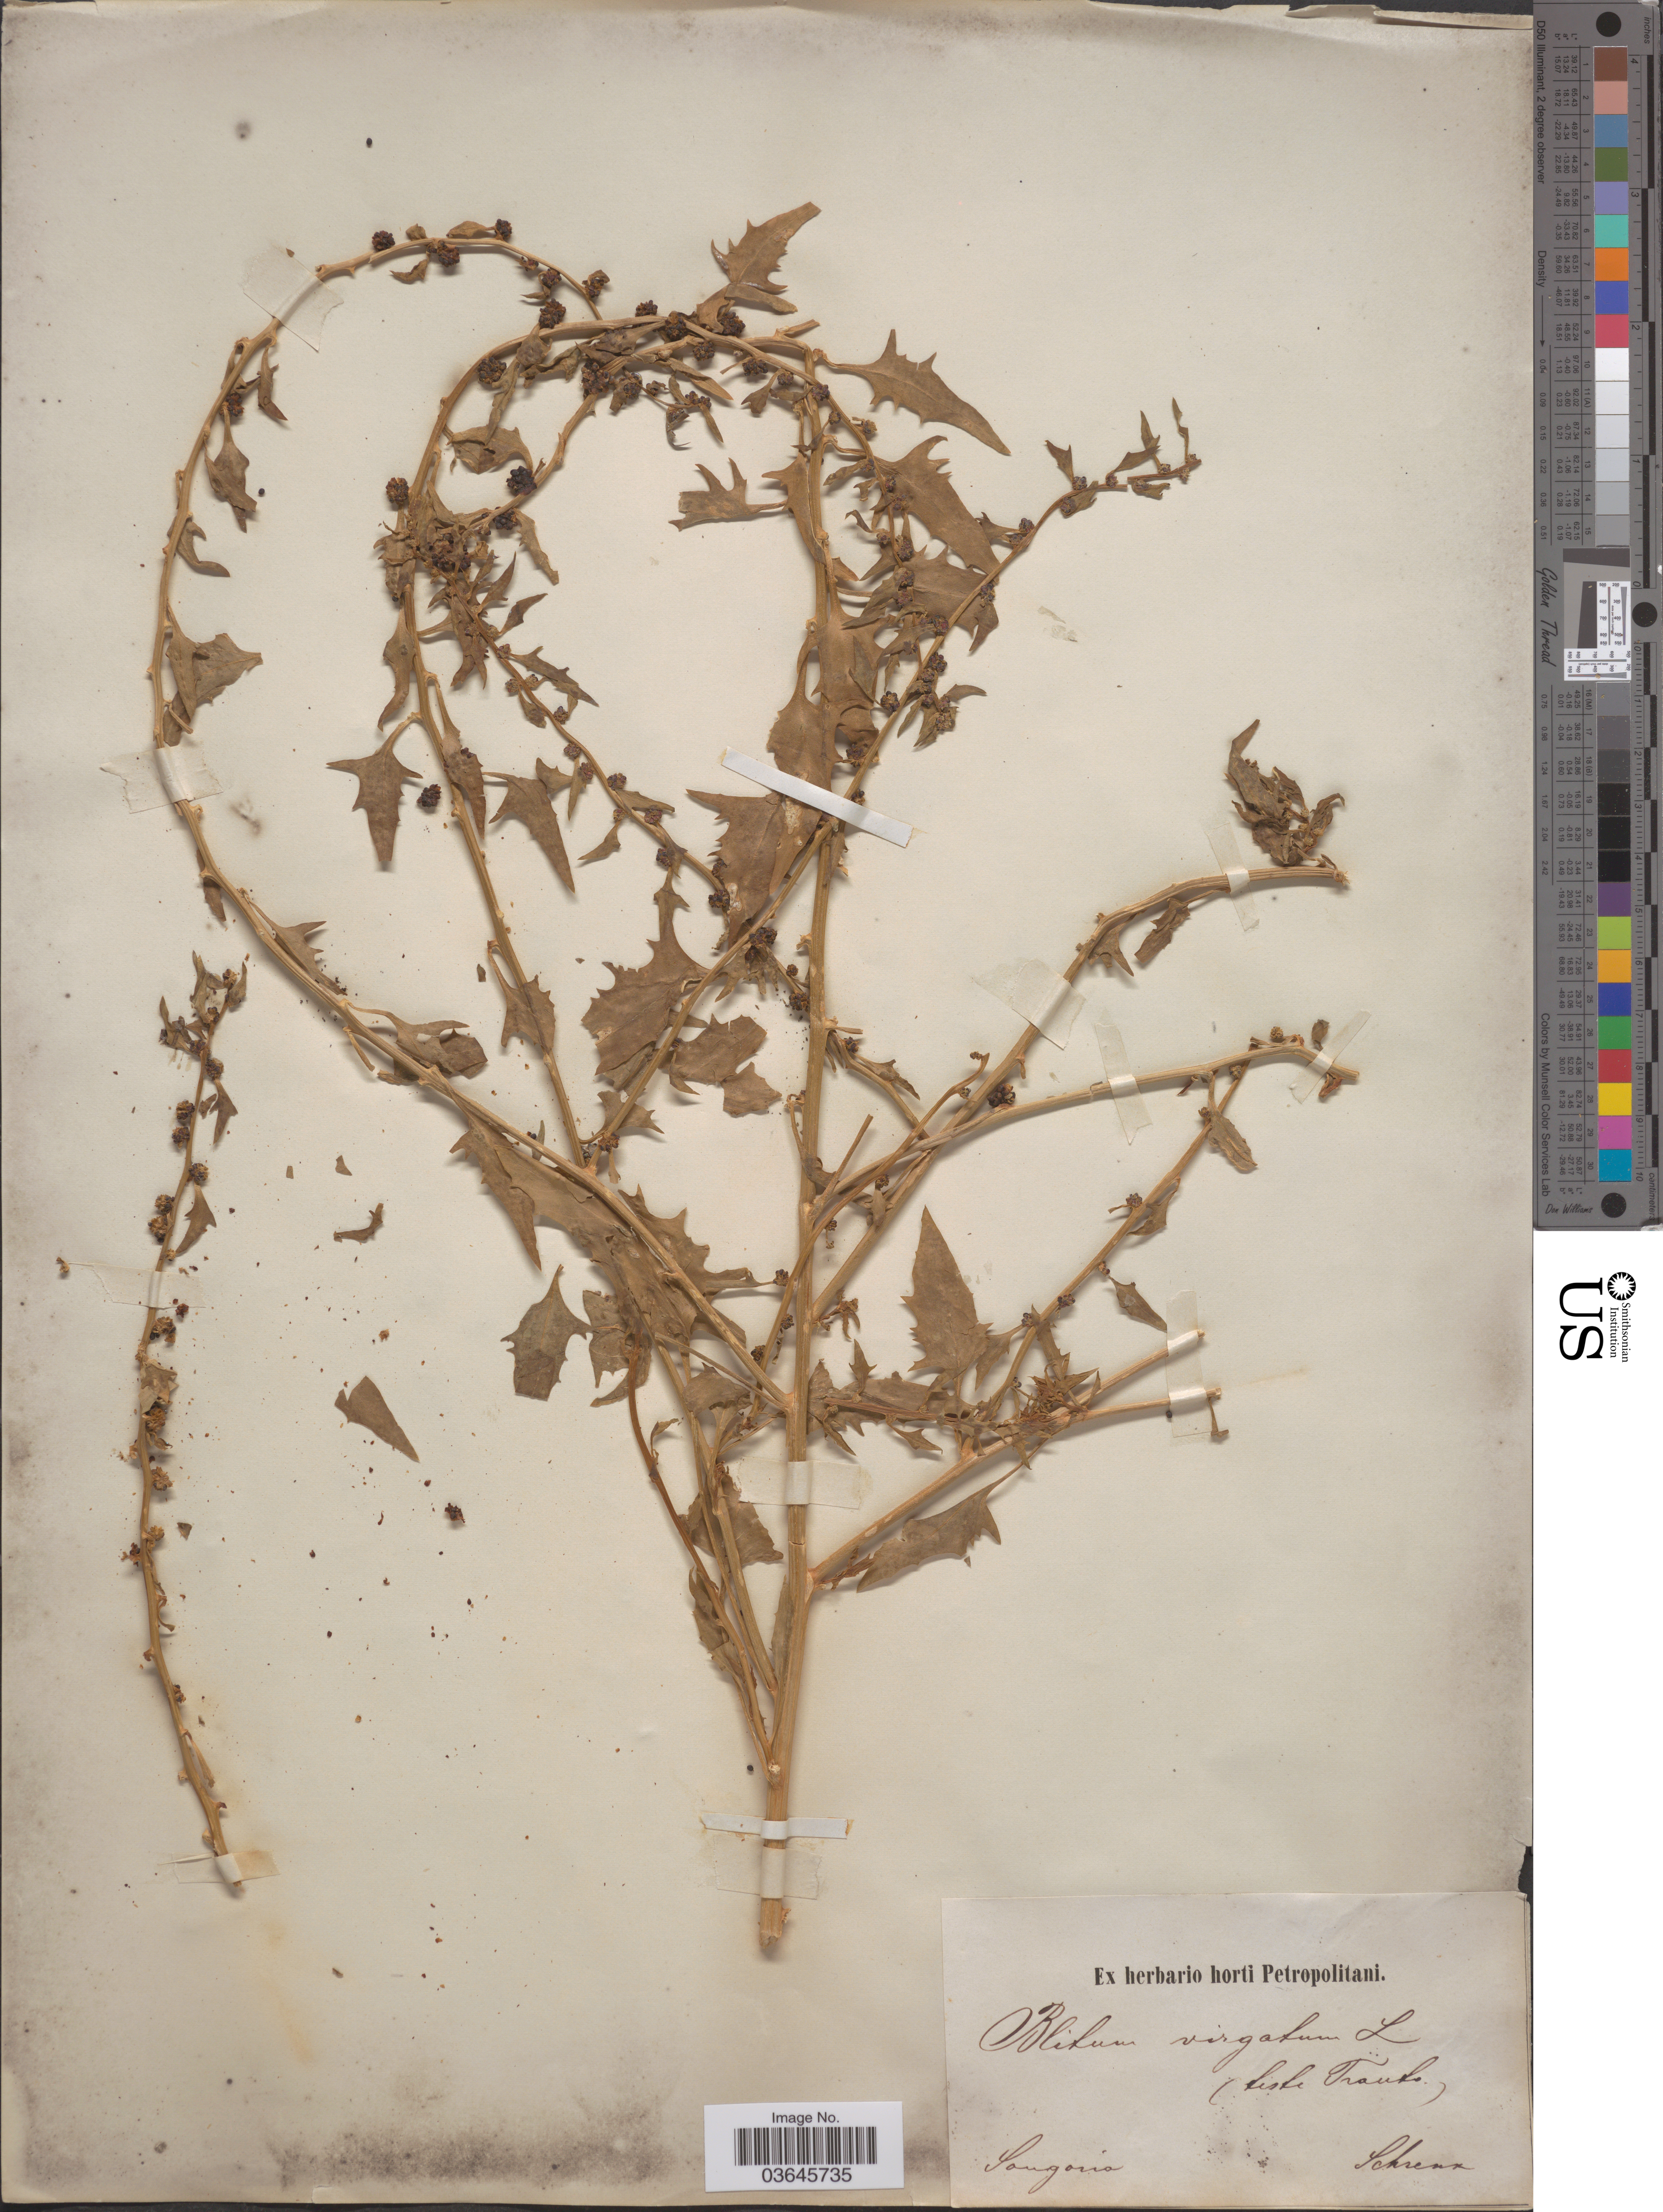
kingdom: Plantae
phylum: Tracheophyta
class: Magnoliopsida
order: Caryophyllales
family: Amaranthaceae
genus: Blitum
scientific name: Blitum virgatum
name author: L.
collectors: A.G. Schrenk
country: Kazakhstan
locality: Songaria.